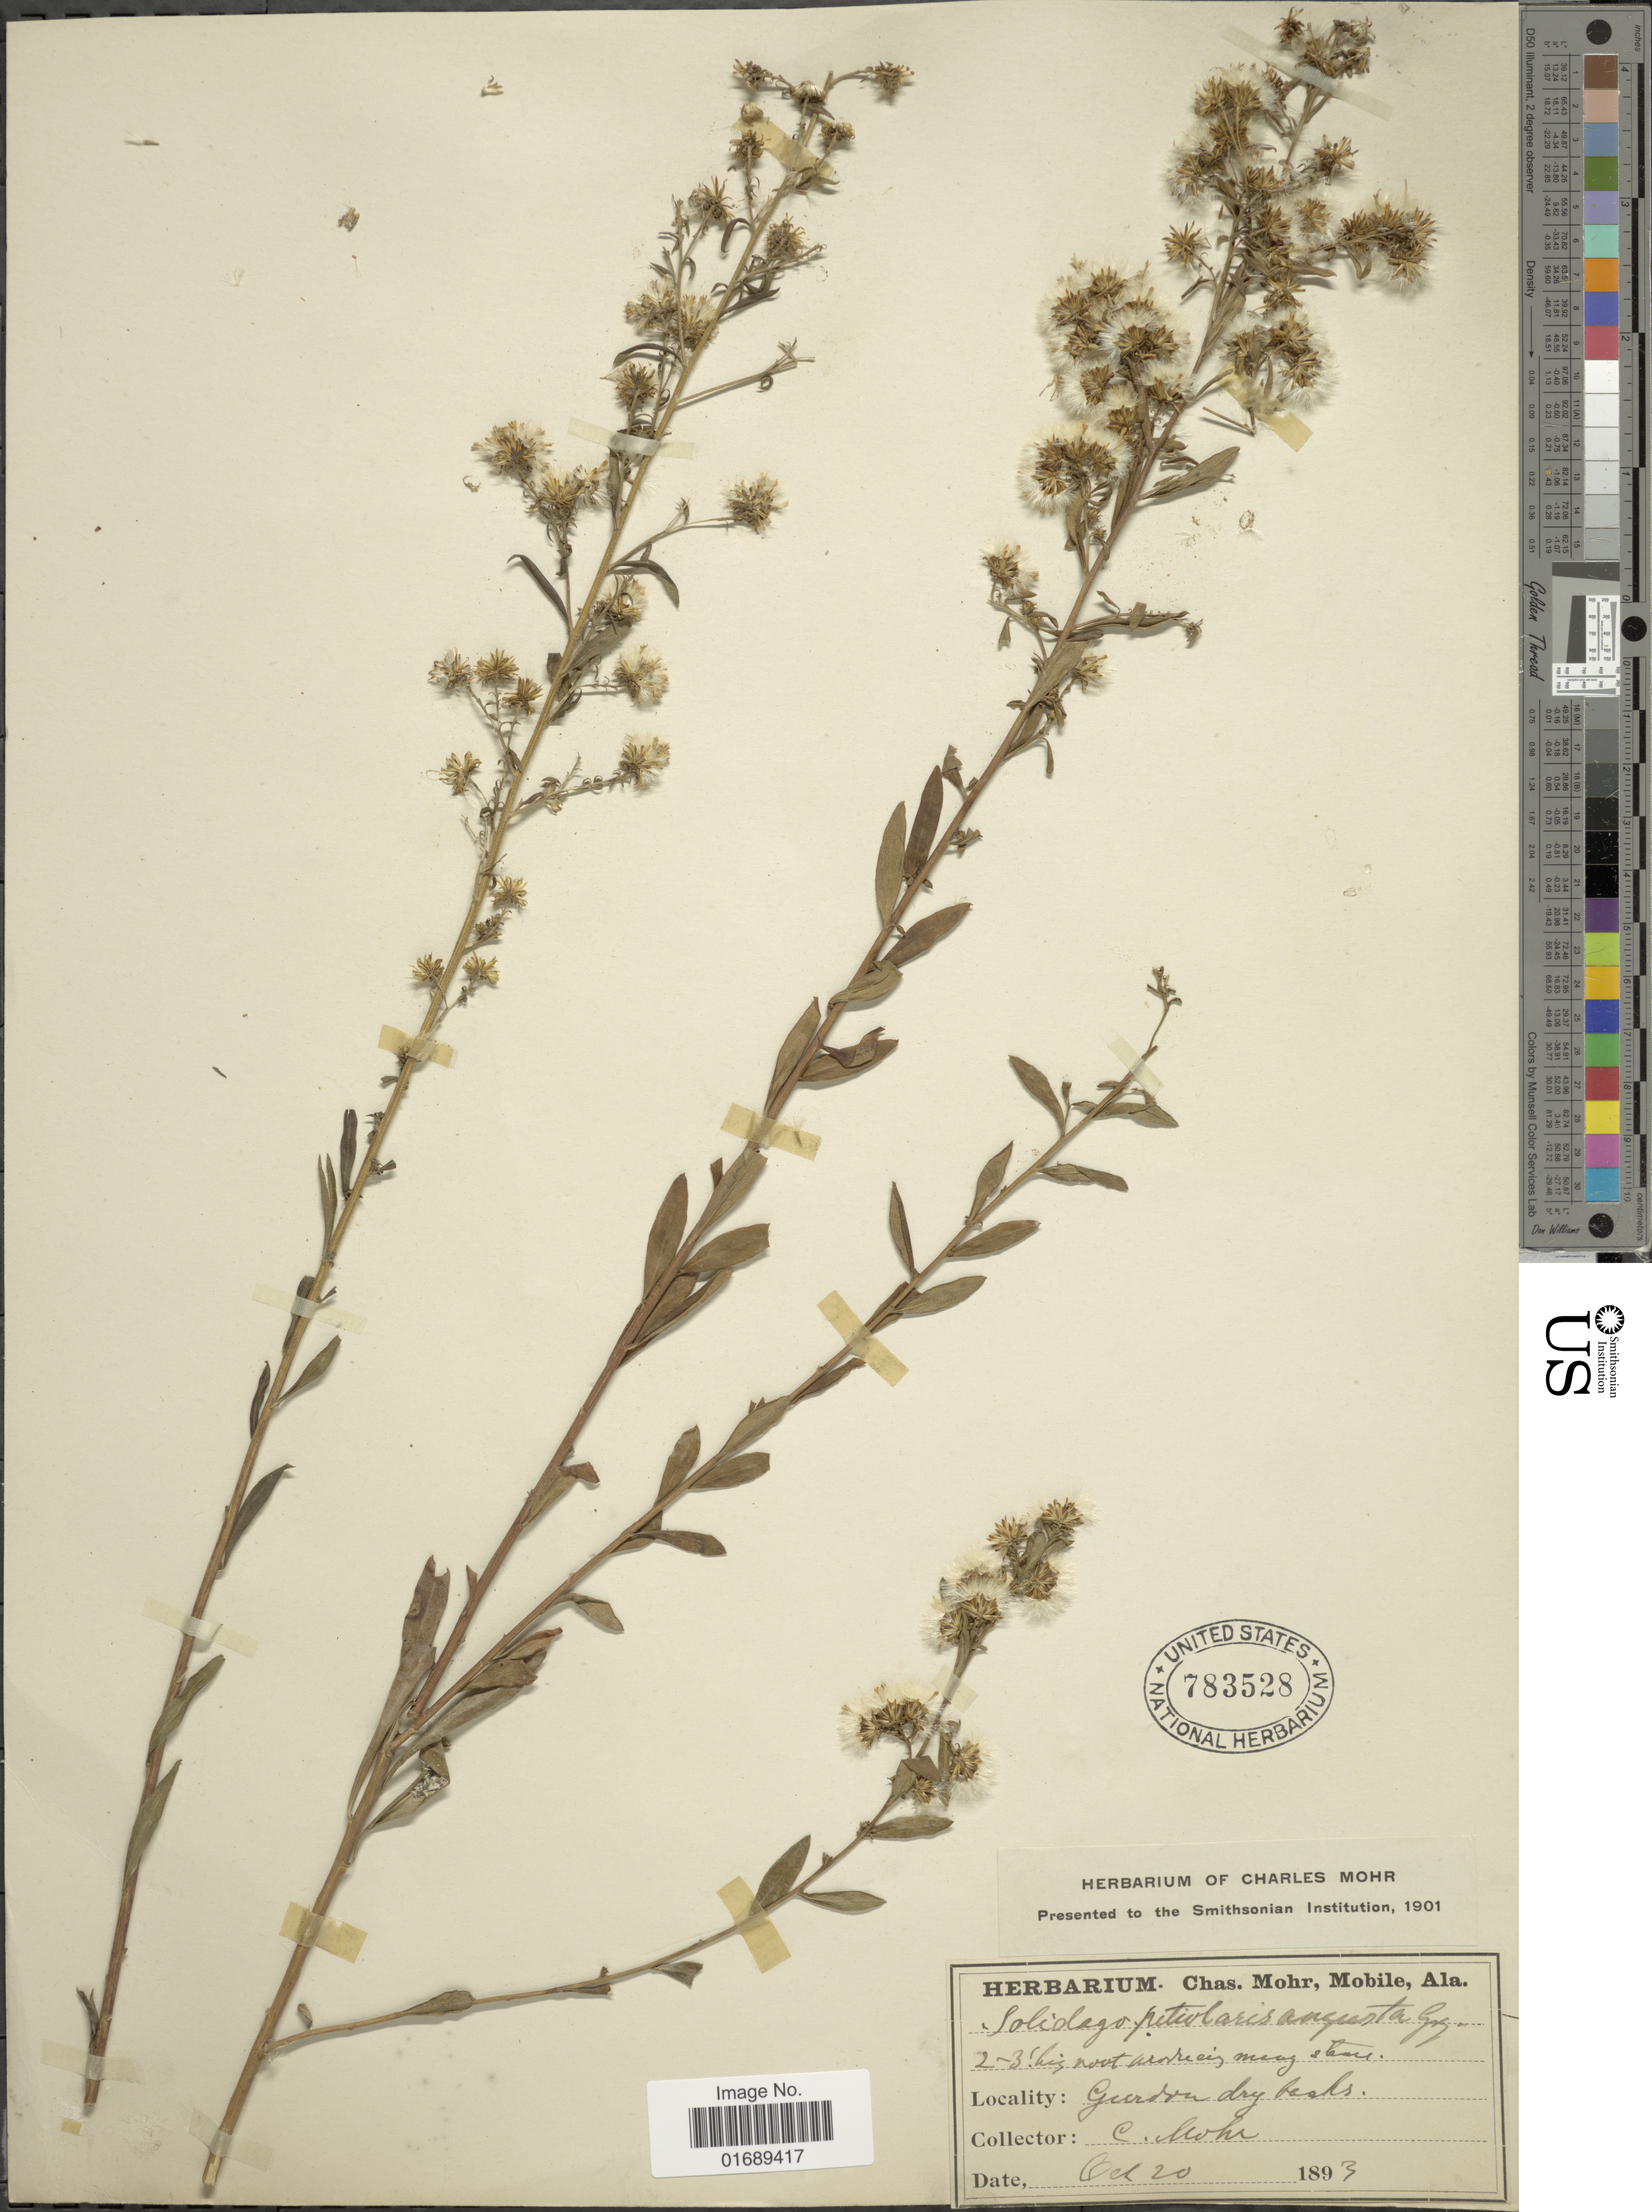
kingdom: Plantae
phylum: Tracheophyta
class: Magnoliopsida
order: Asterales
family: Asteraceae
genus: Solidago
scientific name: Solidago petiolaris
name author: Aiton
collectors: C. T. Mohr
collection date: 1893-10-20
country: United States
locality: Gurdon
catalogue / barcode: US 783528